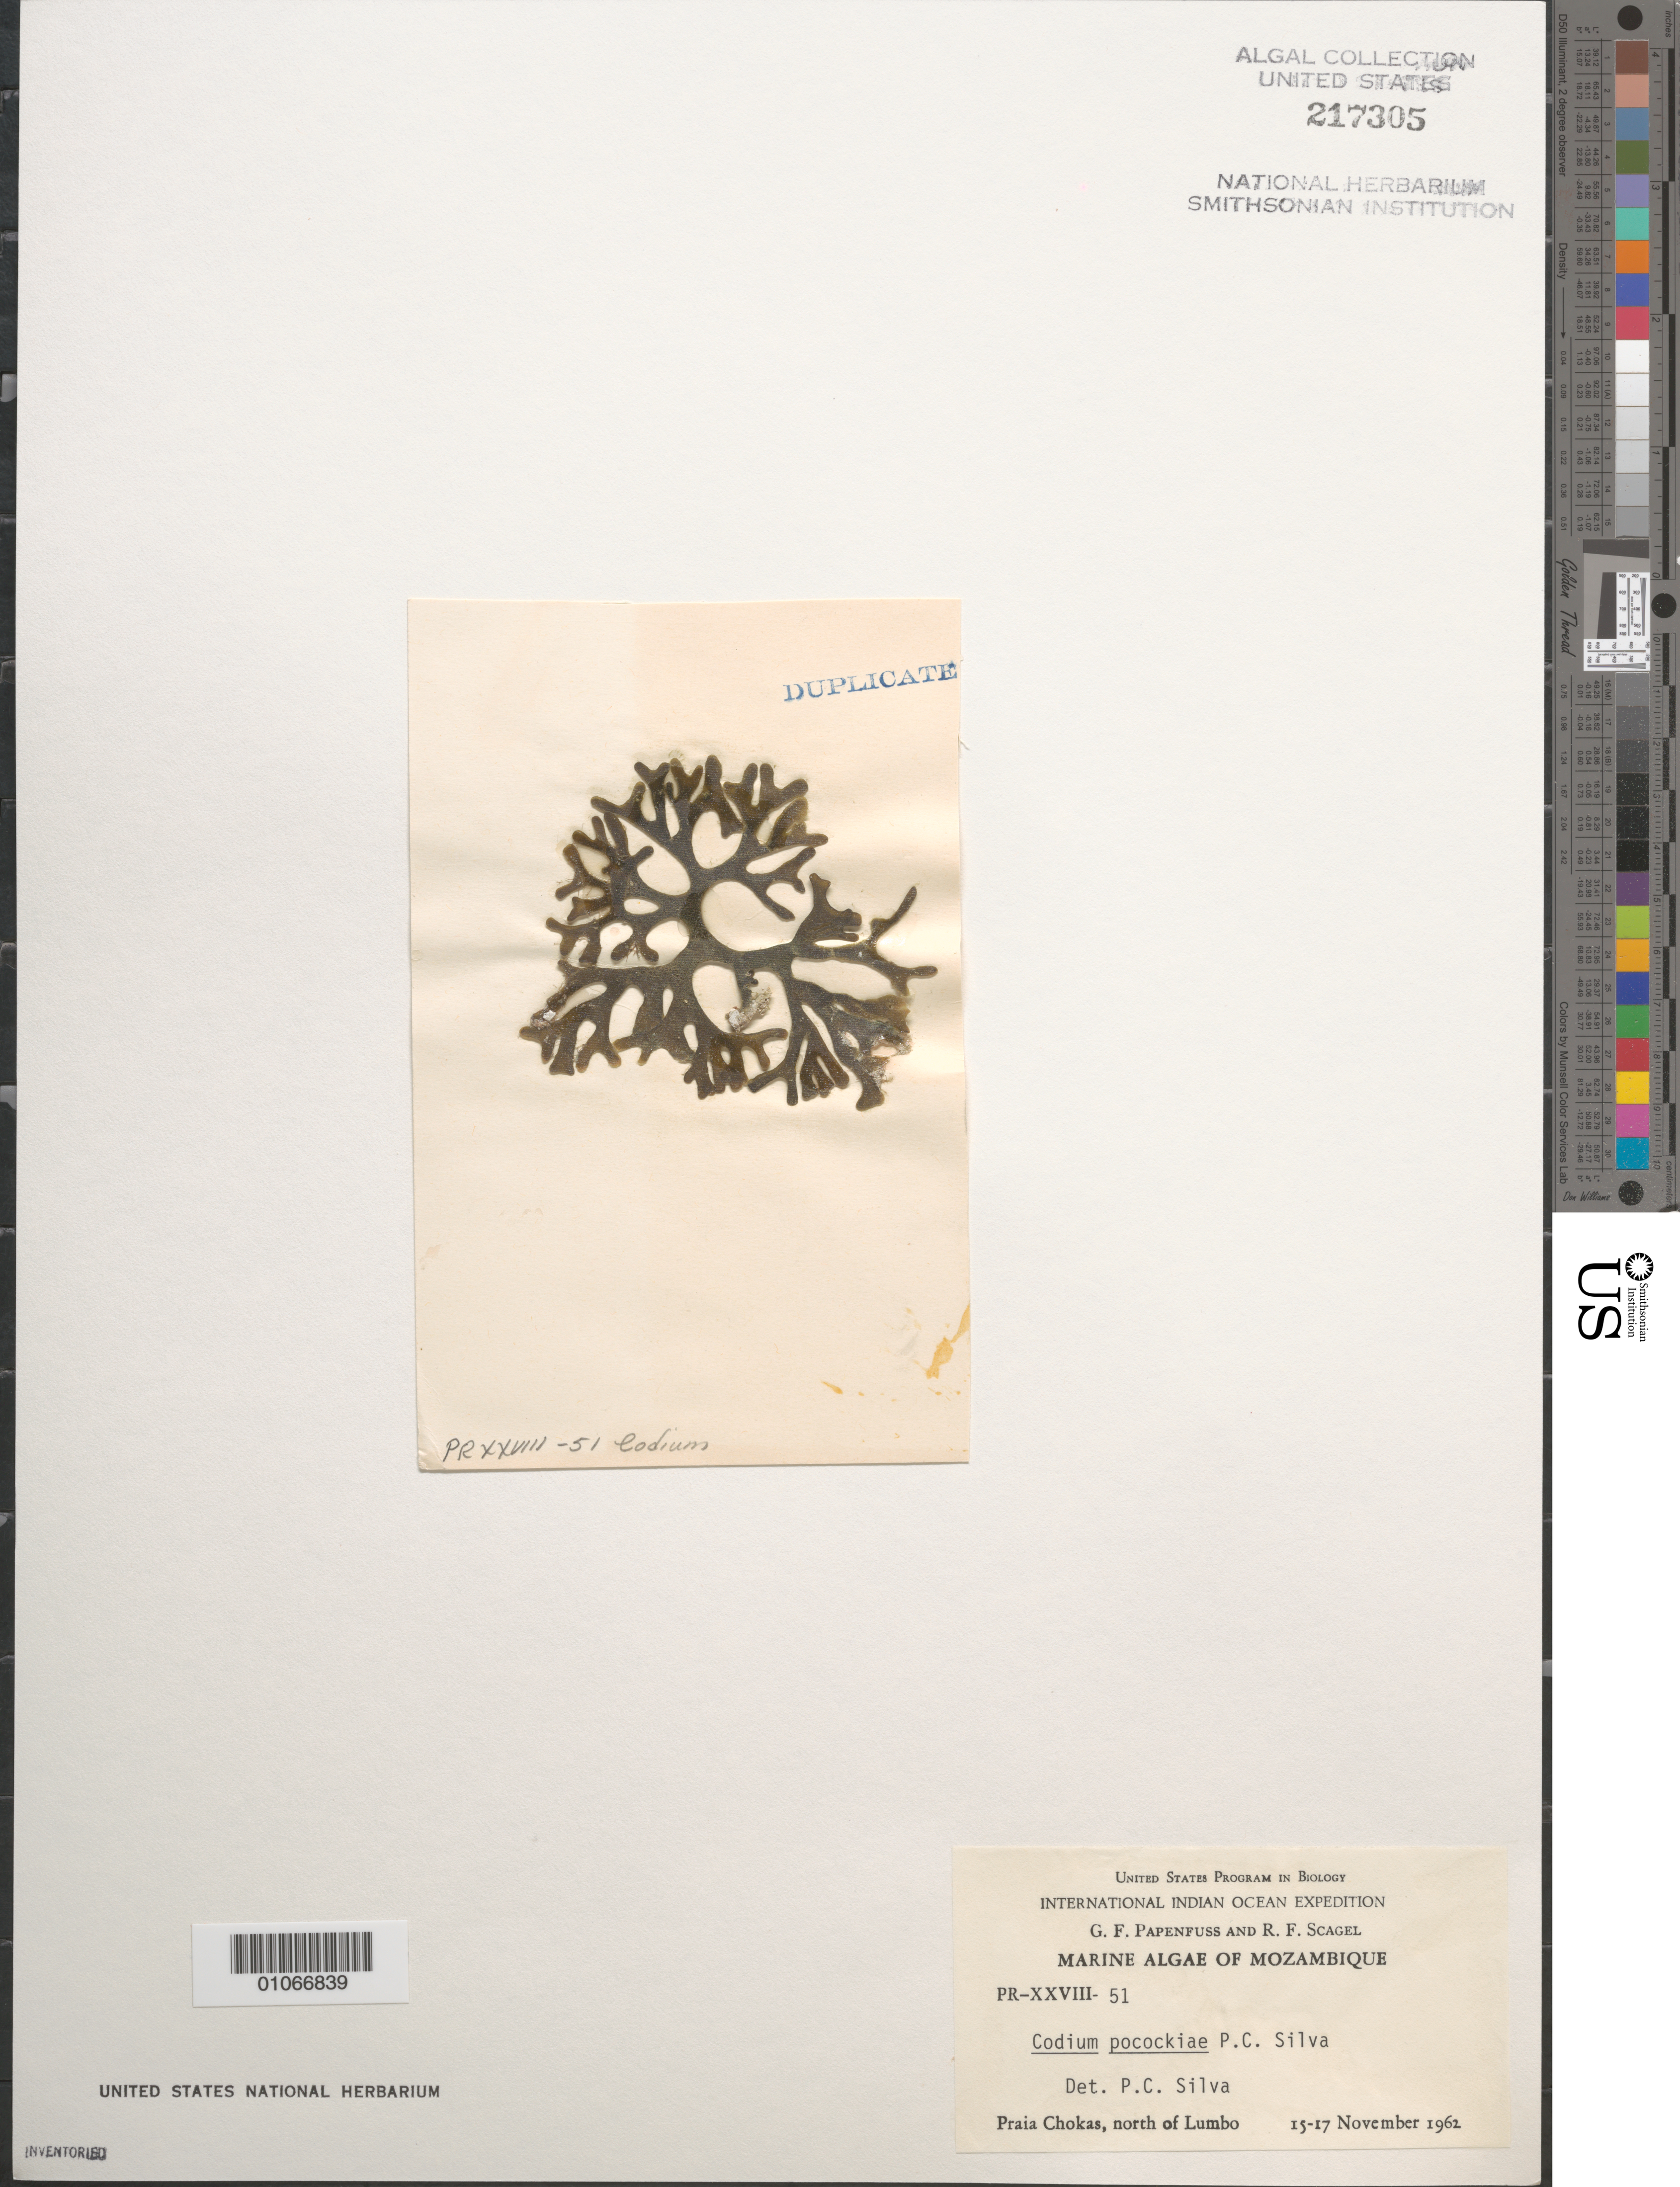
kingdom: Plantae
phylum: Chlorophyta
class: Ulvophyceae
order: Bryopsidales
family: Codiaceae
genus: Codium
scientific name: Codium pocockiae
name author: P.C. Silva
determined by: Silva, P. C.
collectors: G. Papenfuss & R. F. Scagel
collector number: PR-XXVIII-51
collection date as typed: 15 Nov 1962 to 17 Nov 1962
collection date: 1962-11-15/1962-11-17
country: Mozambique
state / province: Nampula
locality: Praia Chokas, north of Lumbo, Ilha District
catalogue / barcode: US 217305